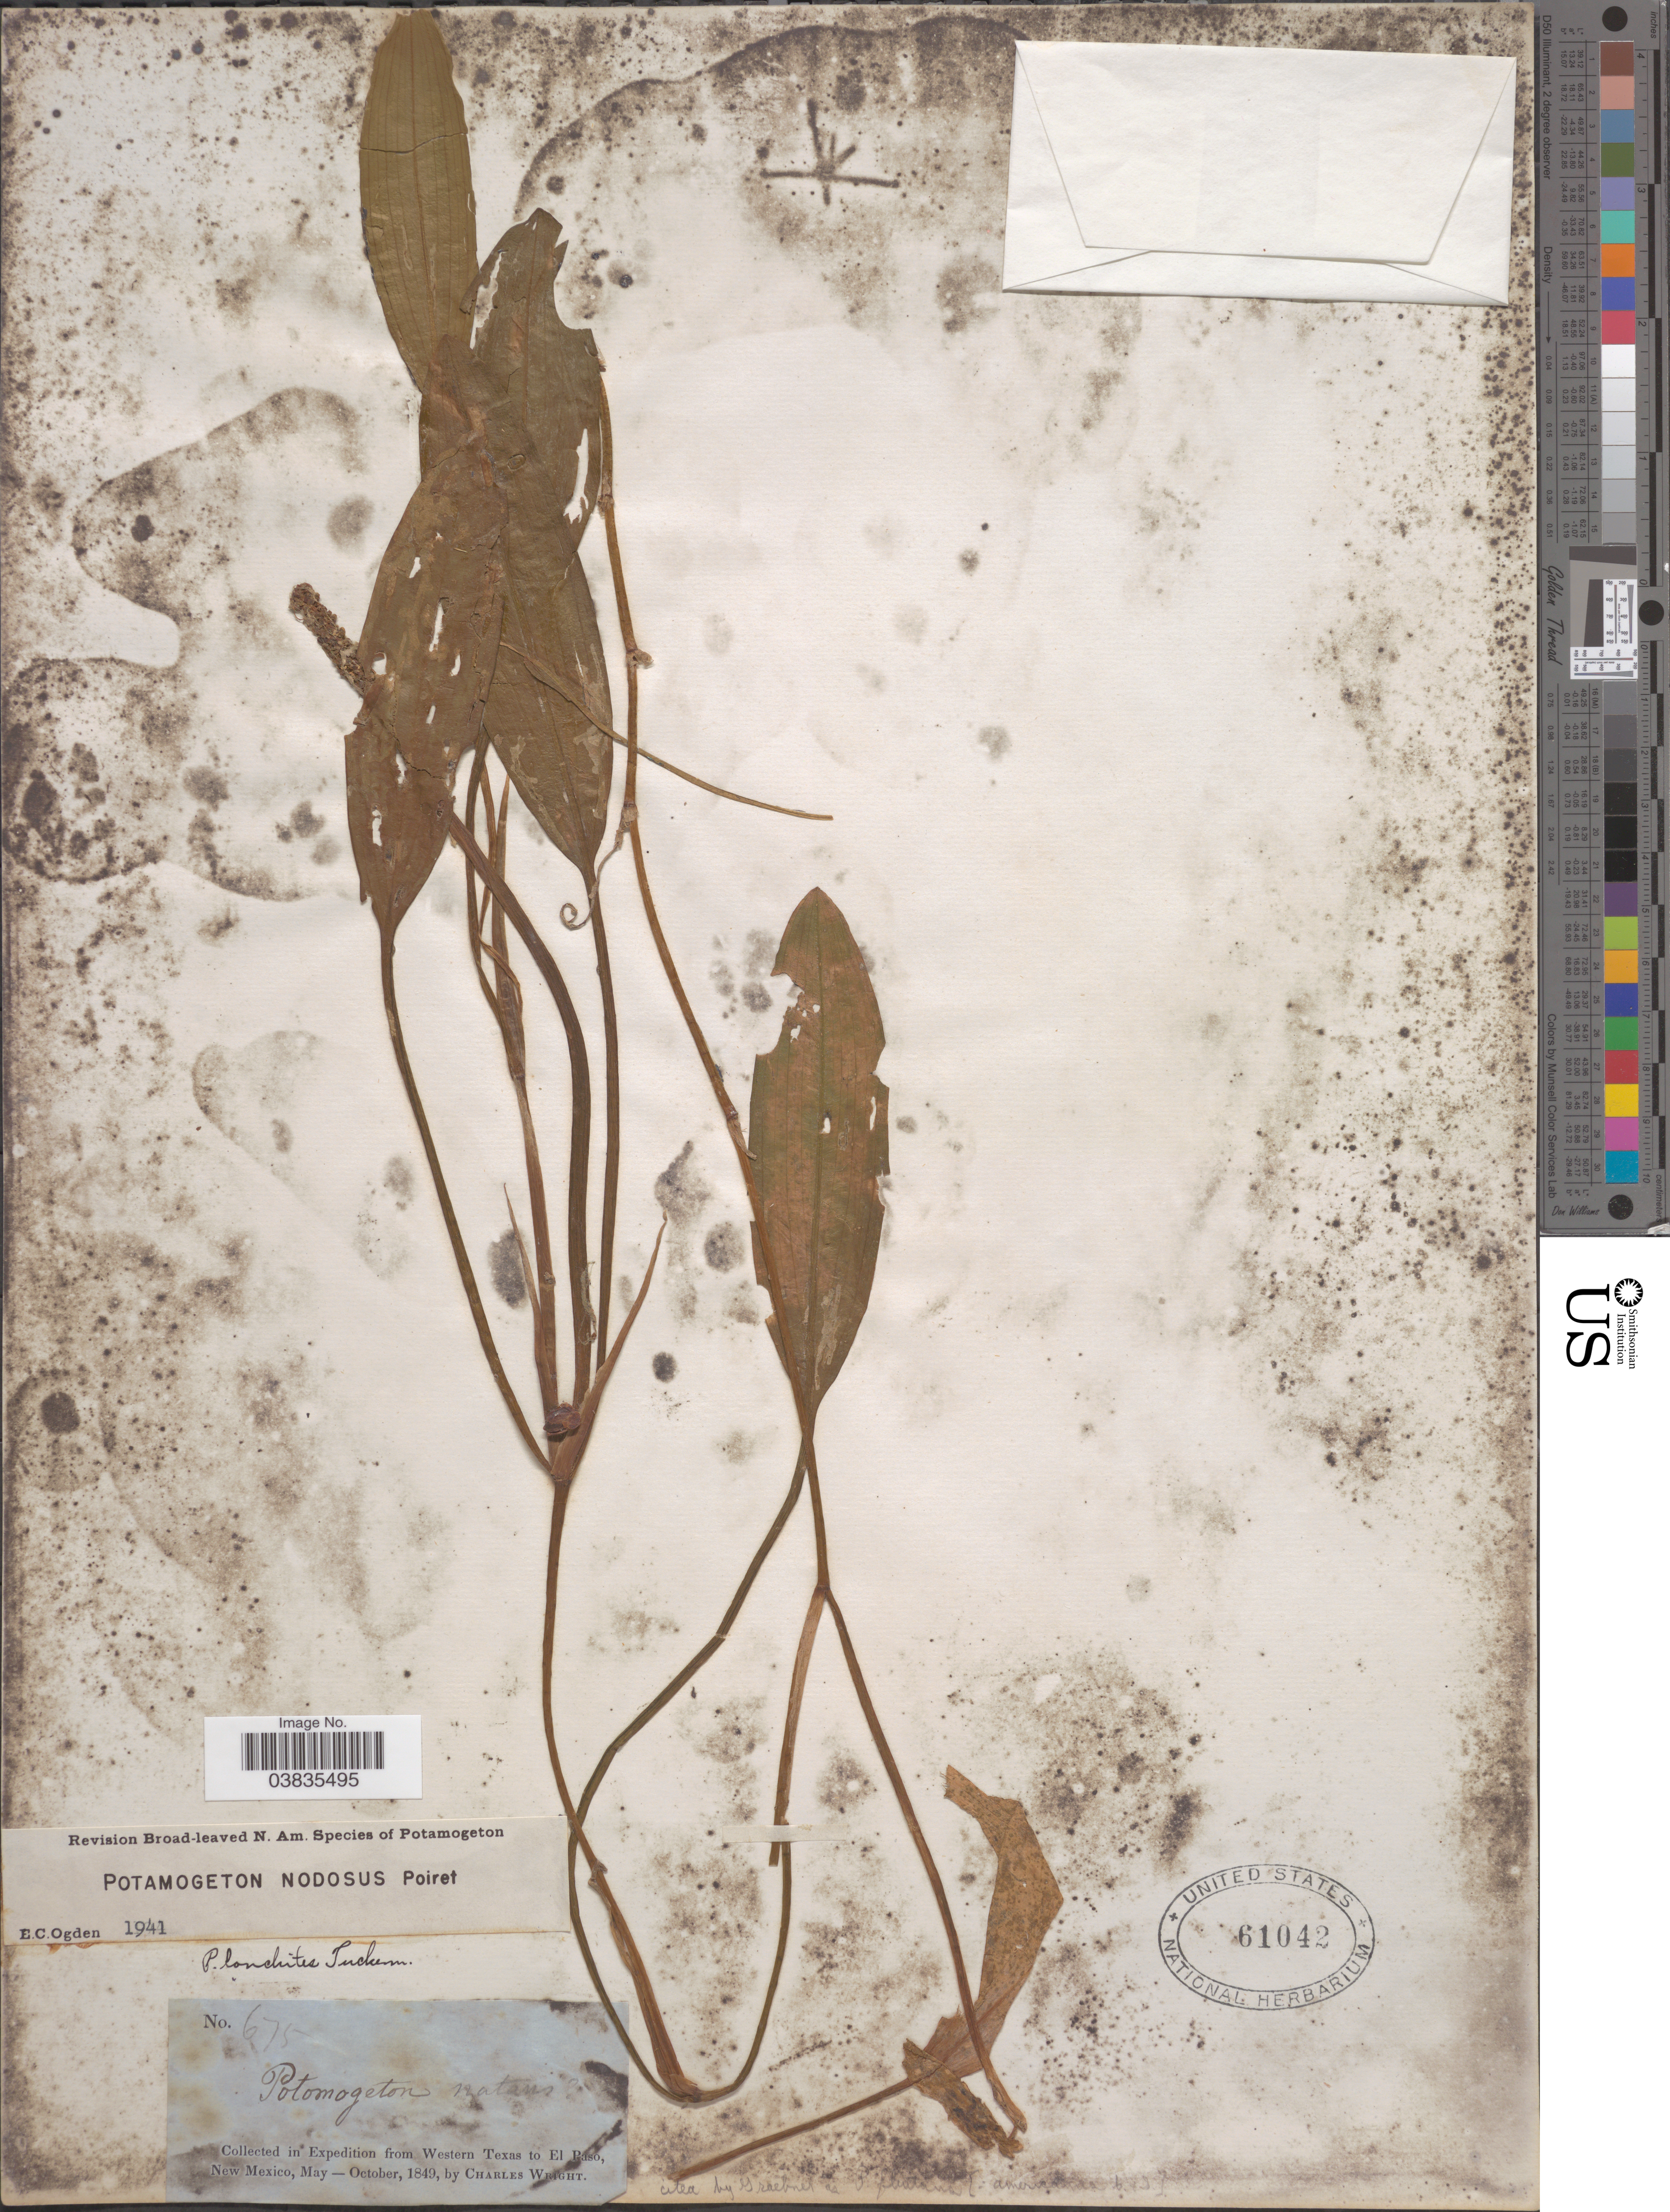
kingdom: Plantae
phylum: Tracheophyta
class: Liliopsida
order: Alismatales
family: Potamogetonaceae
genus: Potamogeton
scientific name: Potamogeton nodosus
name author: Poir.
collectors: C. Wright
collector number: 675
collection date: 1849-05/1849-10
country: United States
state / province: New Mexico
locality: Western Texas to El Paso.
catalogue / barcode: US 61042